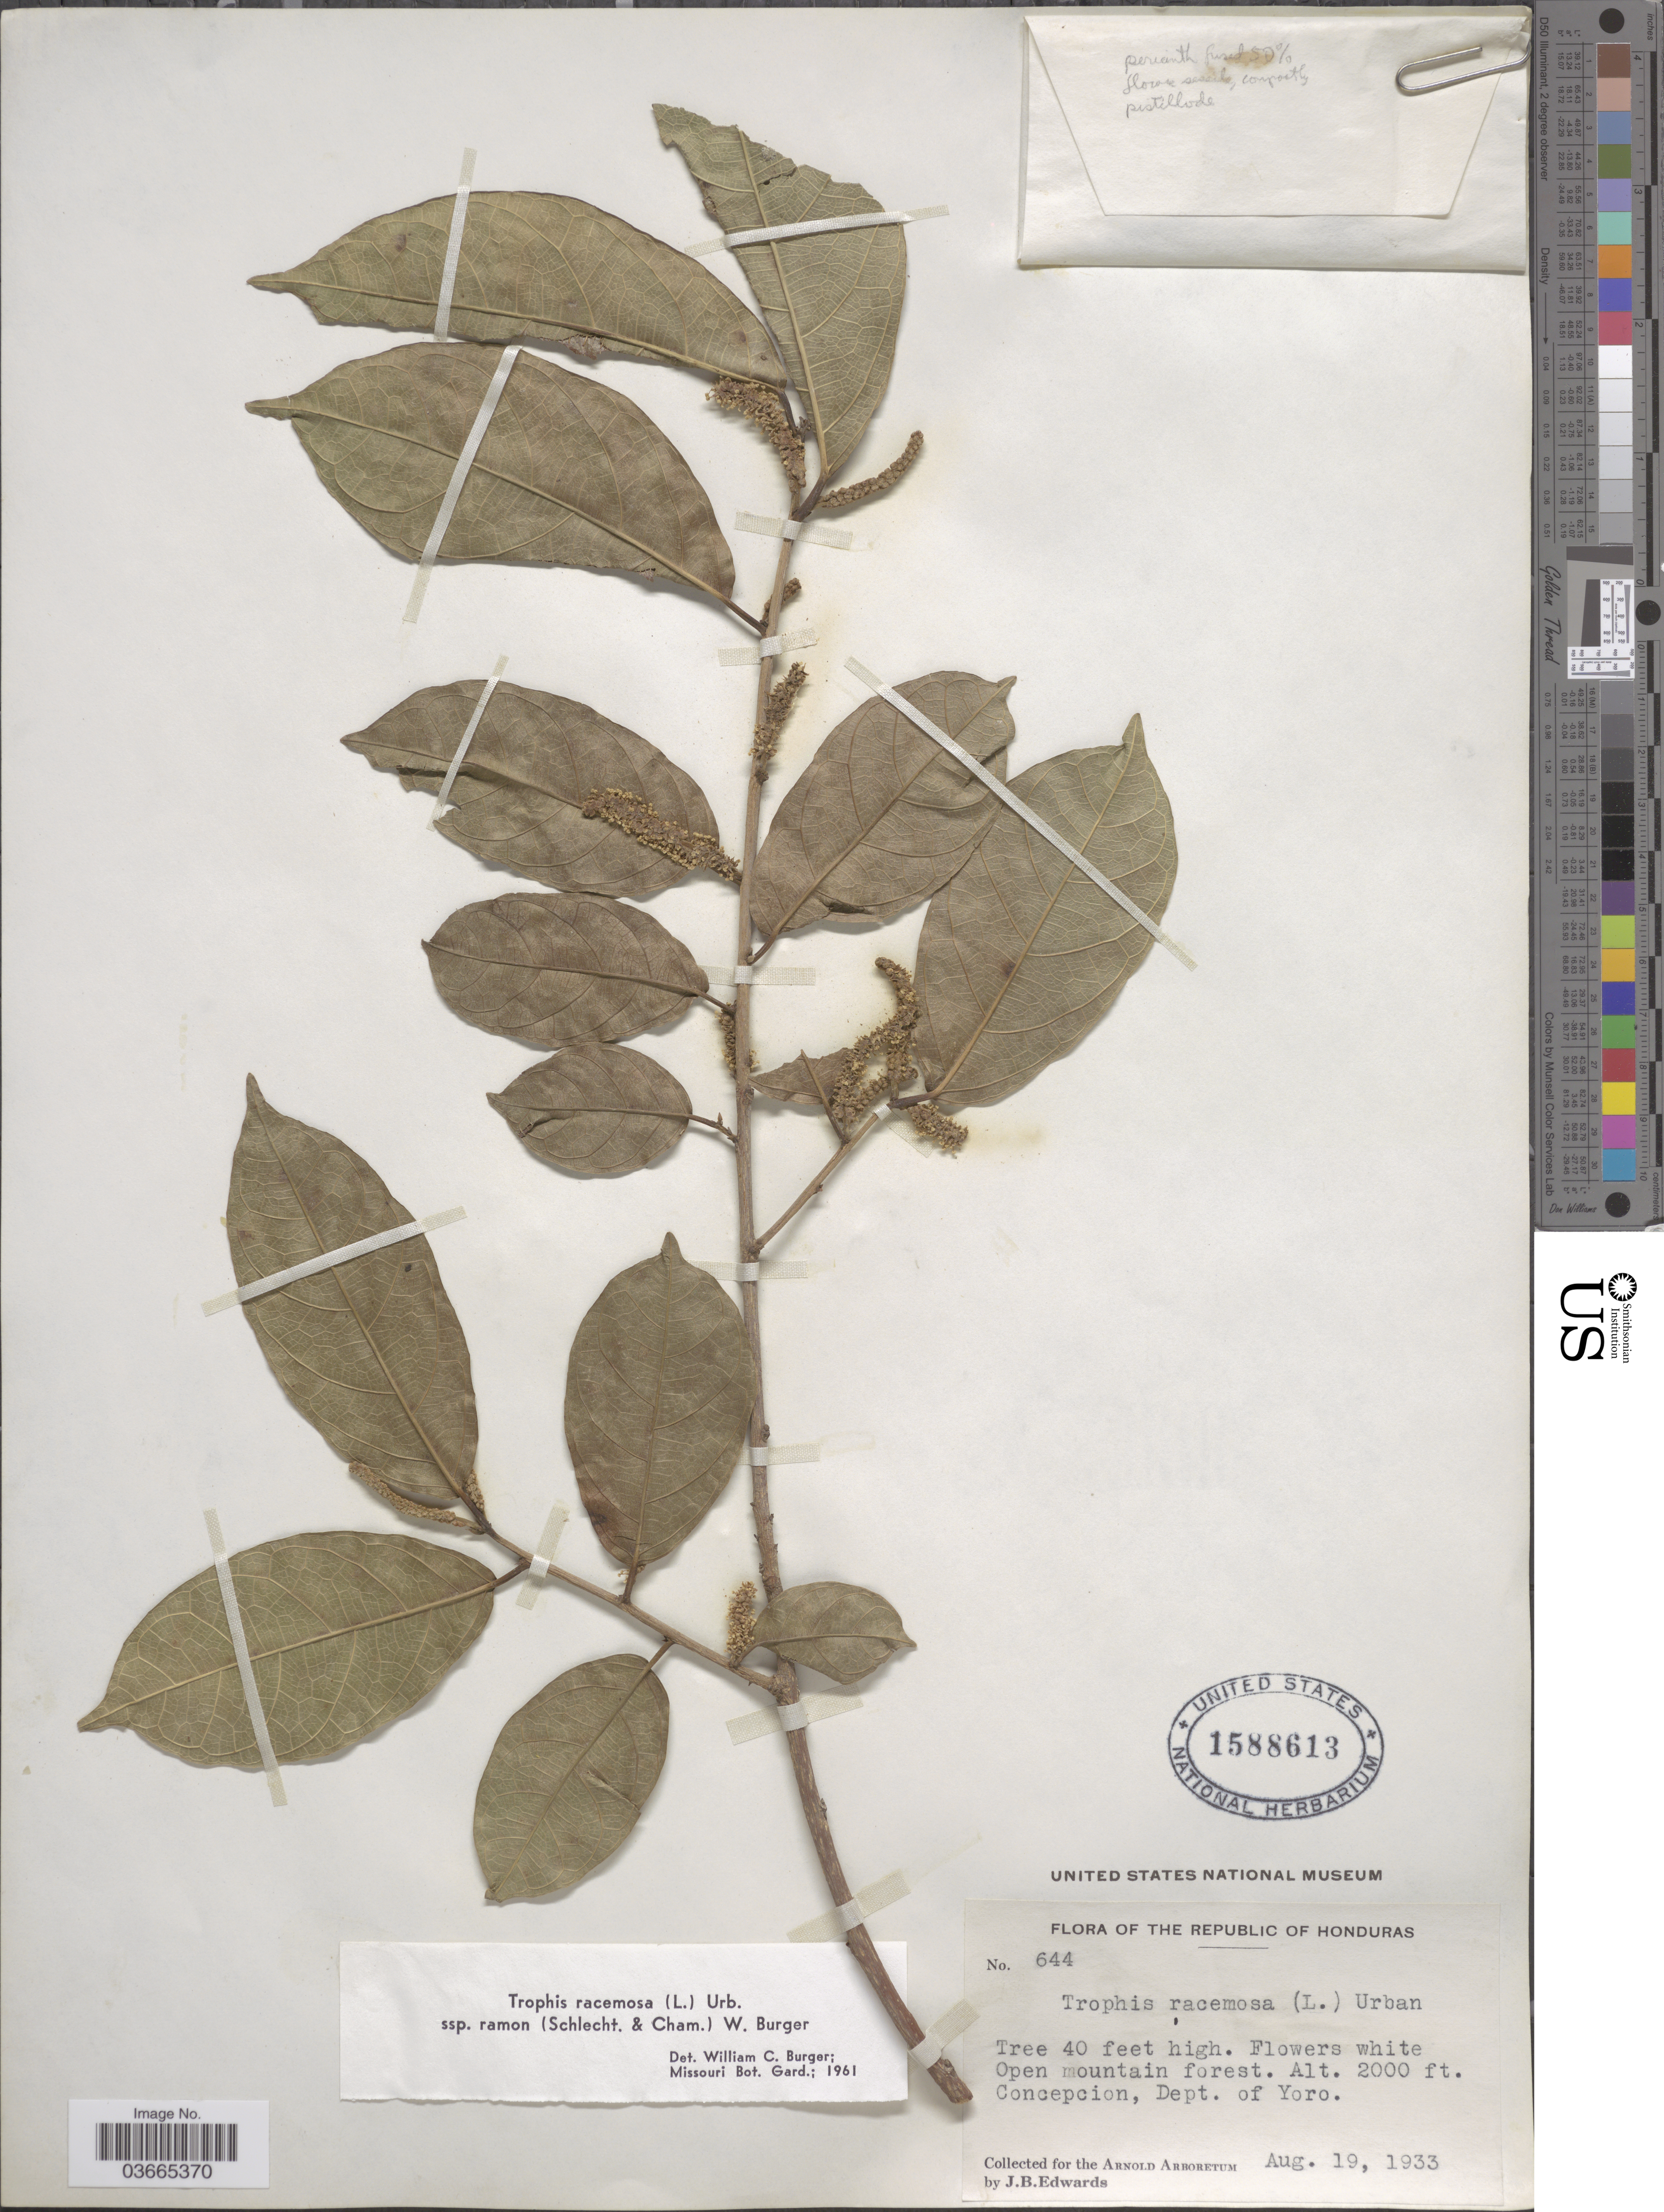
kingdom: Plantae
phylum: Tracheophyta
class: Magnoliopsida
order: Rosales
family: Moraceae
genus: Trophis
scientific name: Trophis racemosa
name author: (L.) Urb.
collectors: J. B. Edwards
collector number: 644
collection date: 1933-08-19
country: Honduras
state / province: Yoro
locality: The Republic of Honduras. Concepcion, Dept. of Yoro.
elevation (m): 610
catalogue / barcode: US 1588613